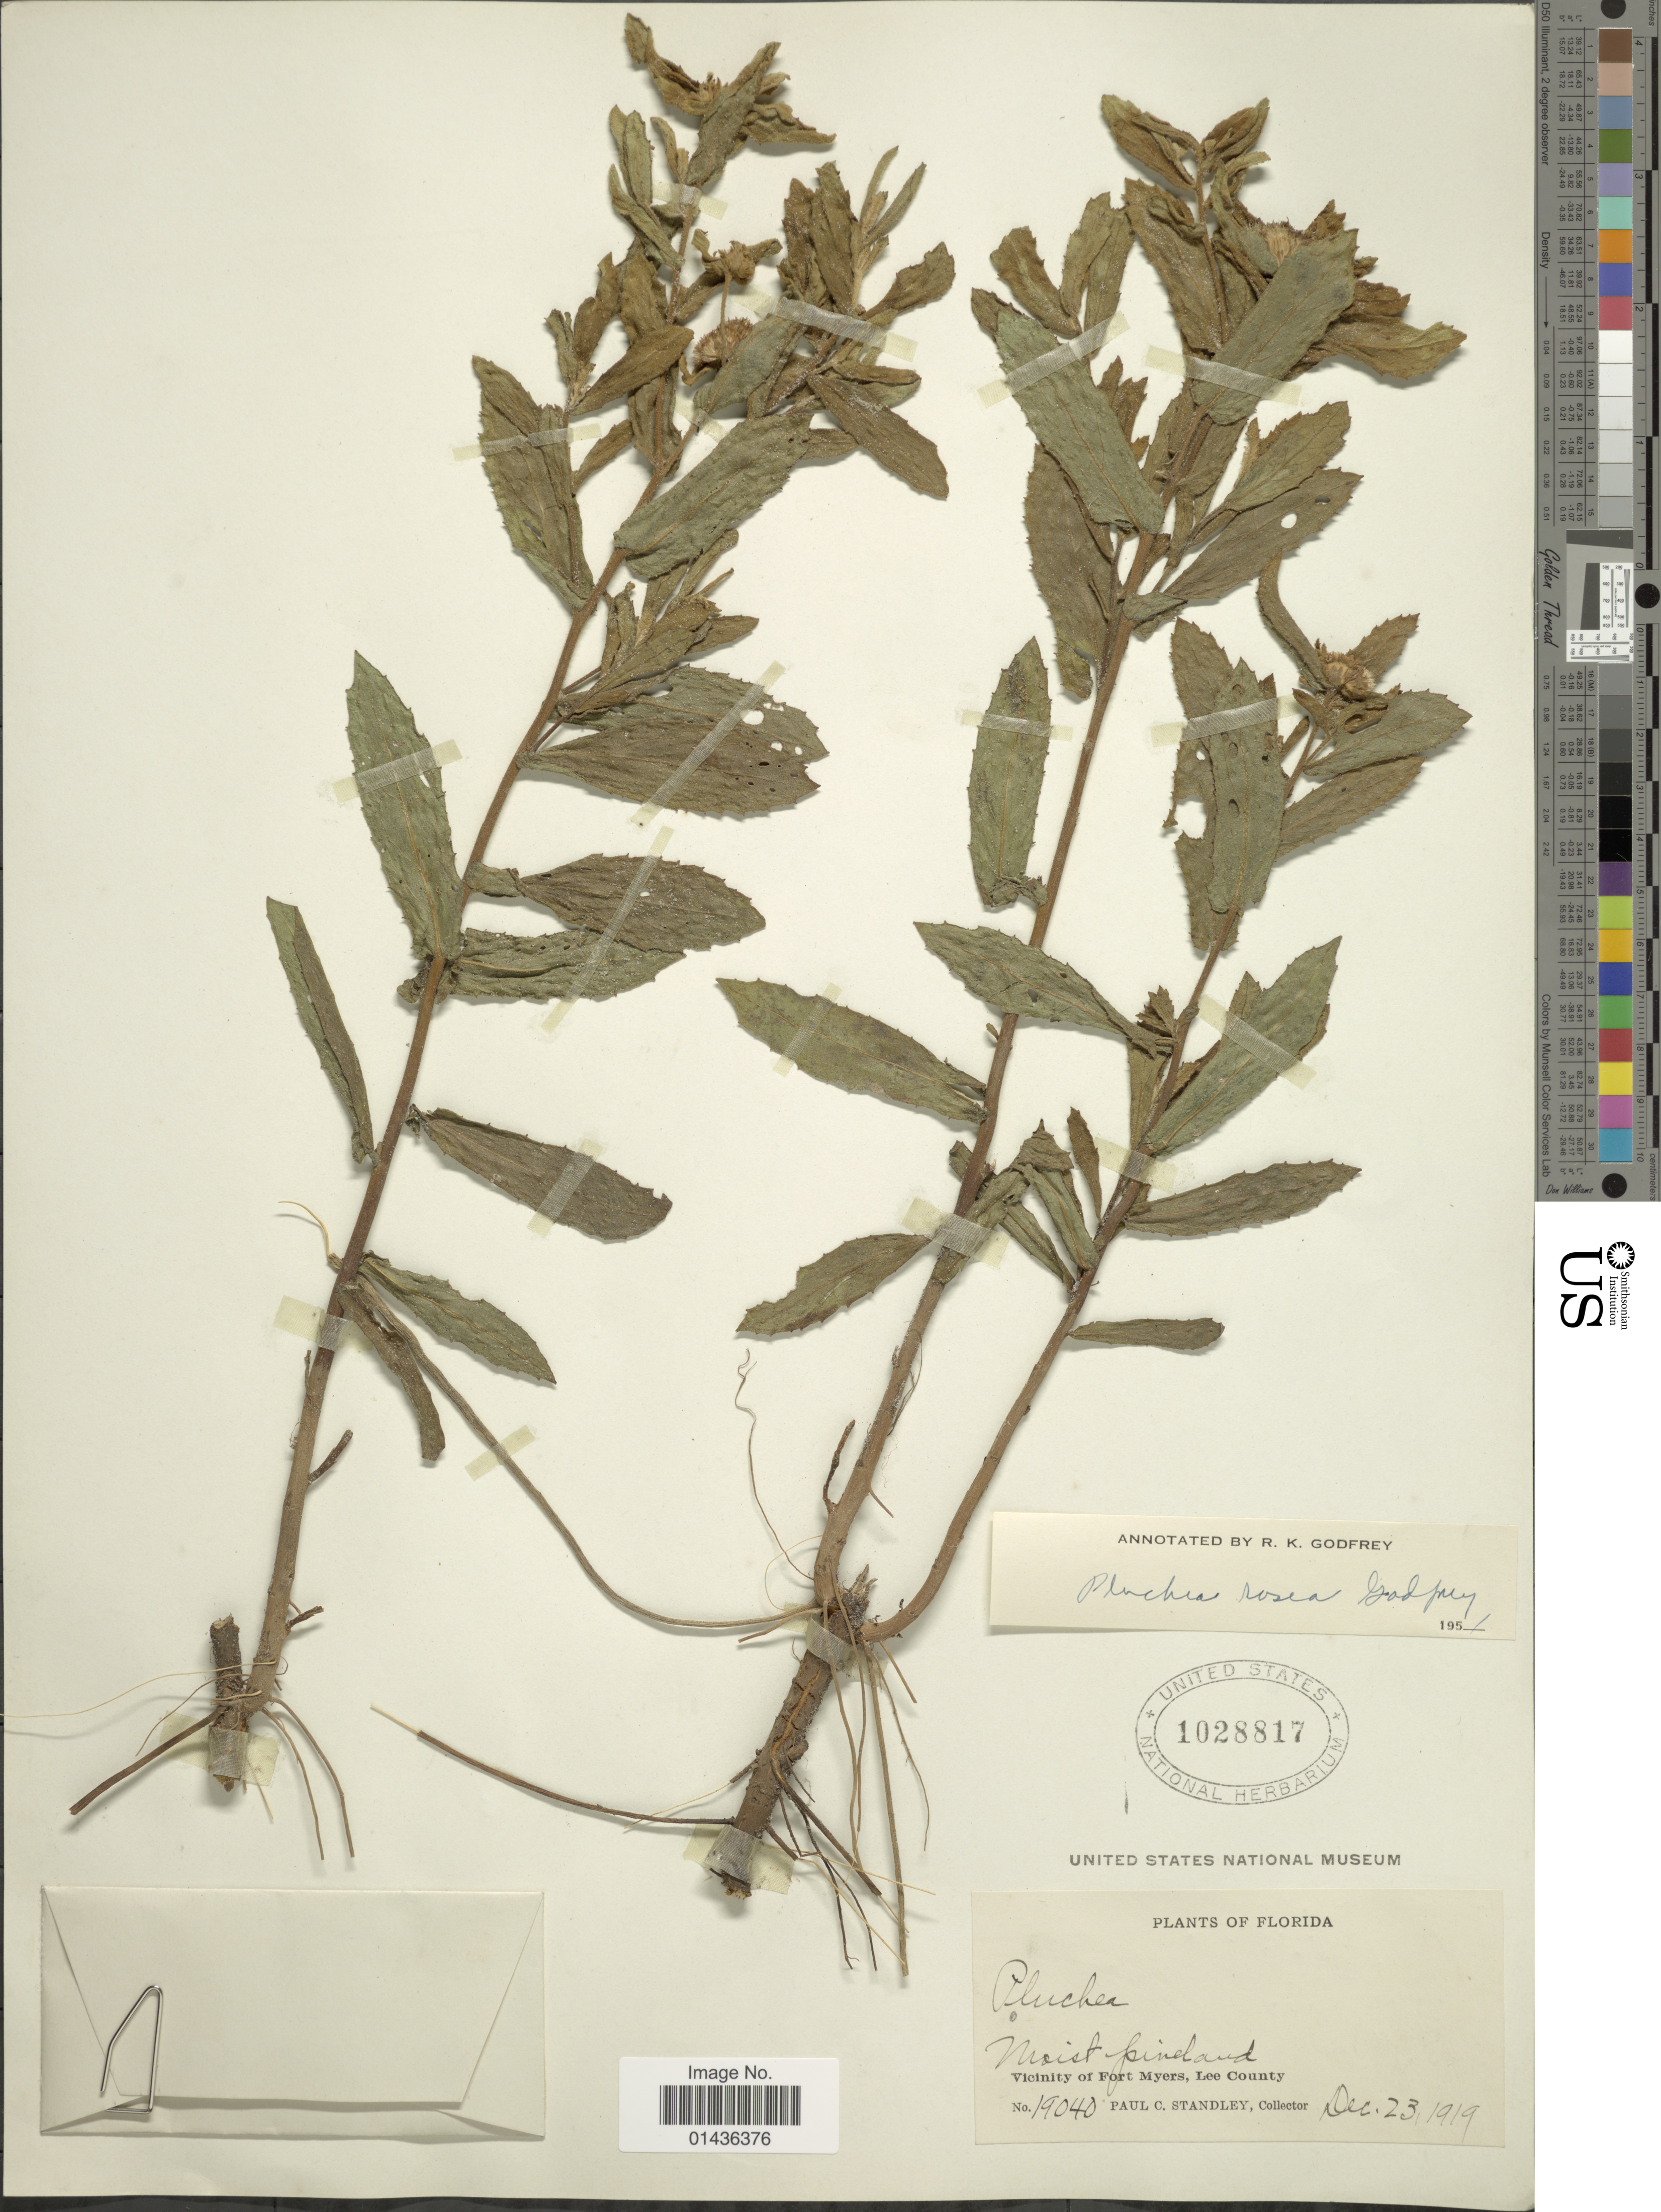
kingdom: Plantae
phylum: Tracheophyta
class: Magnoliopsida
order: Asterales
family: Asteraceae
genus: Pluchea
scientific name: Pluchea rosea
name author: R.K. Godfrey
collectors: P. C. Standley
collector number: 19040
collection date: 1919-12-23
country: United States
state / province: Florida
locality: Vicinity of Fort Myers, Lee County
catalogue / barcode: US 1028817